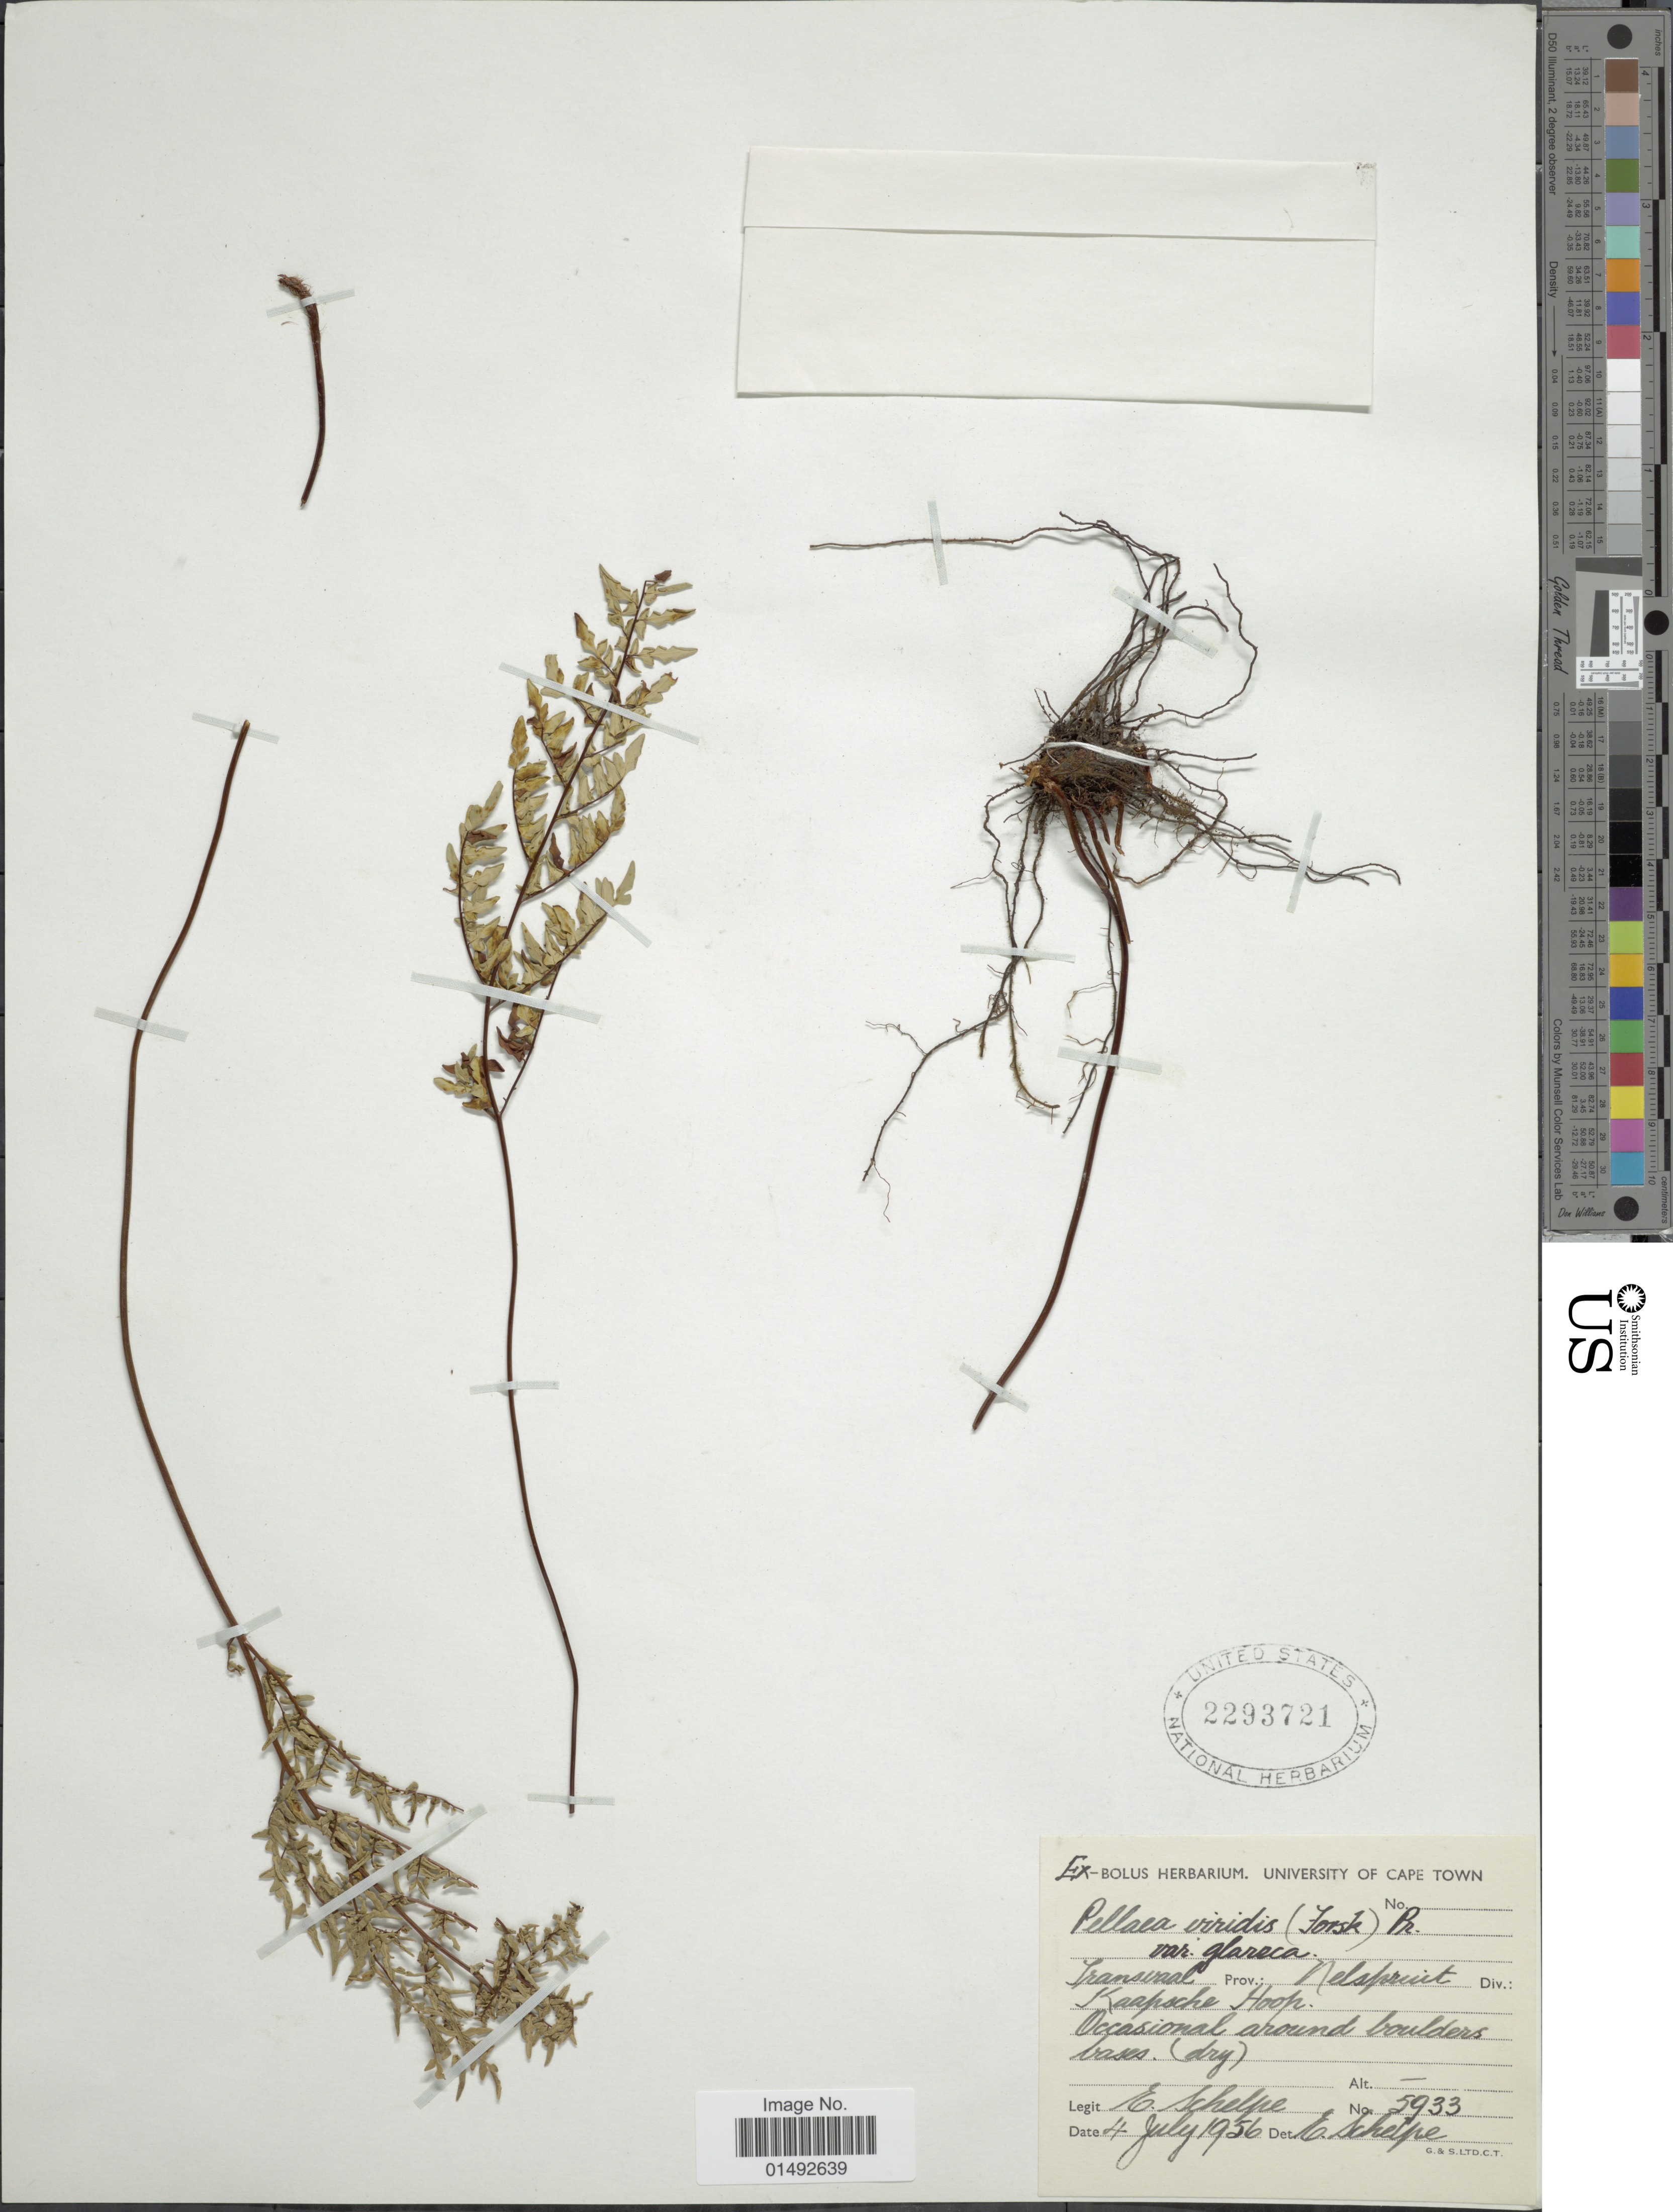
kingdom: Plantae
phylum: Tracheophyta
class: Polypodiopsida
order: Polypodiales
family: Pteridaceae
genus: Pellaea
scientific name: Pellaea viridis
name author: (Forssk.) Prantl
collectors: E. A. C. L. E. Schelpe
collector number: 5933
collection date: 1956-07-04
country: South Africa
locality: Transvaal Prov. Nelspruit Div.: Kaapsche Hoop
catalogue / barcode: US 2293721